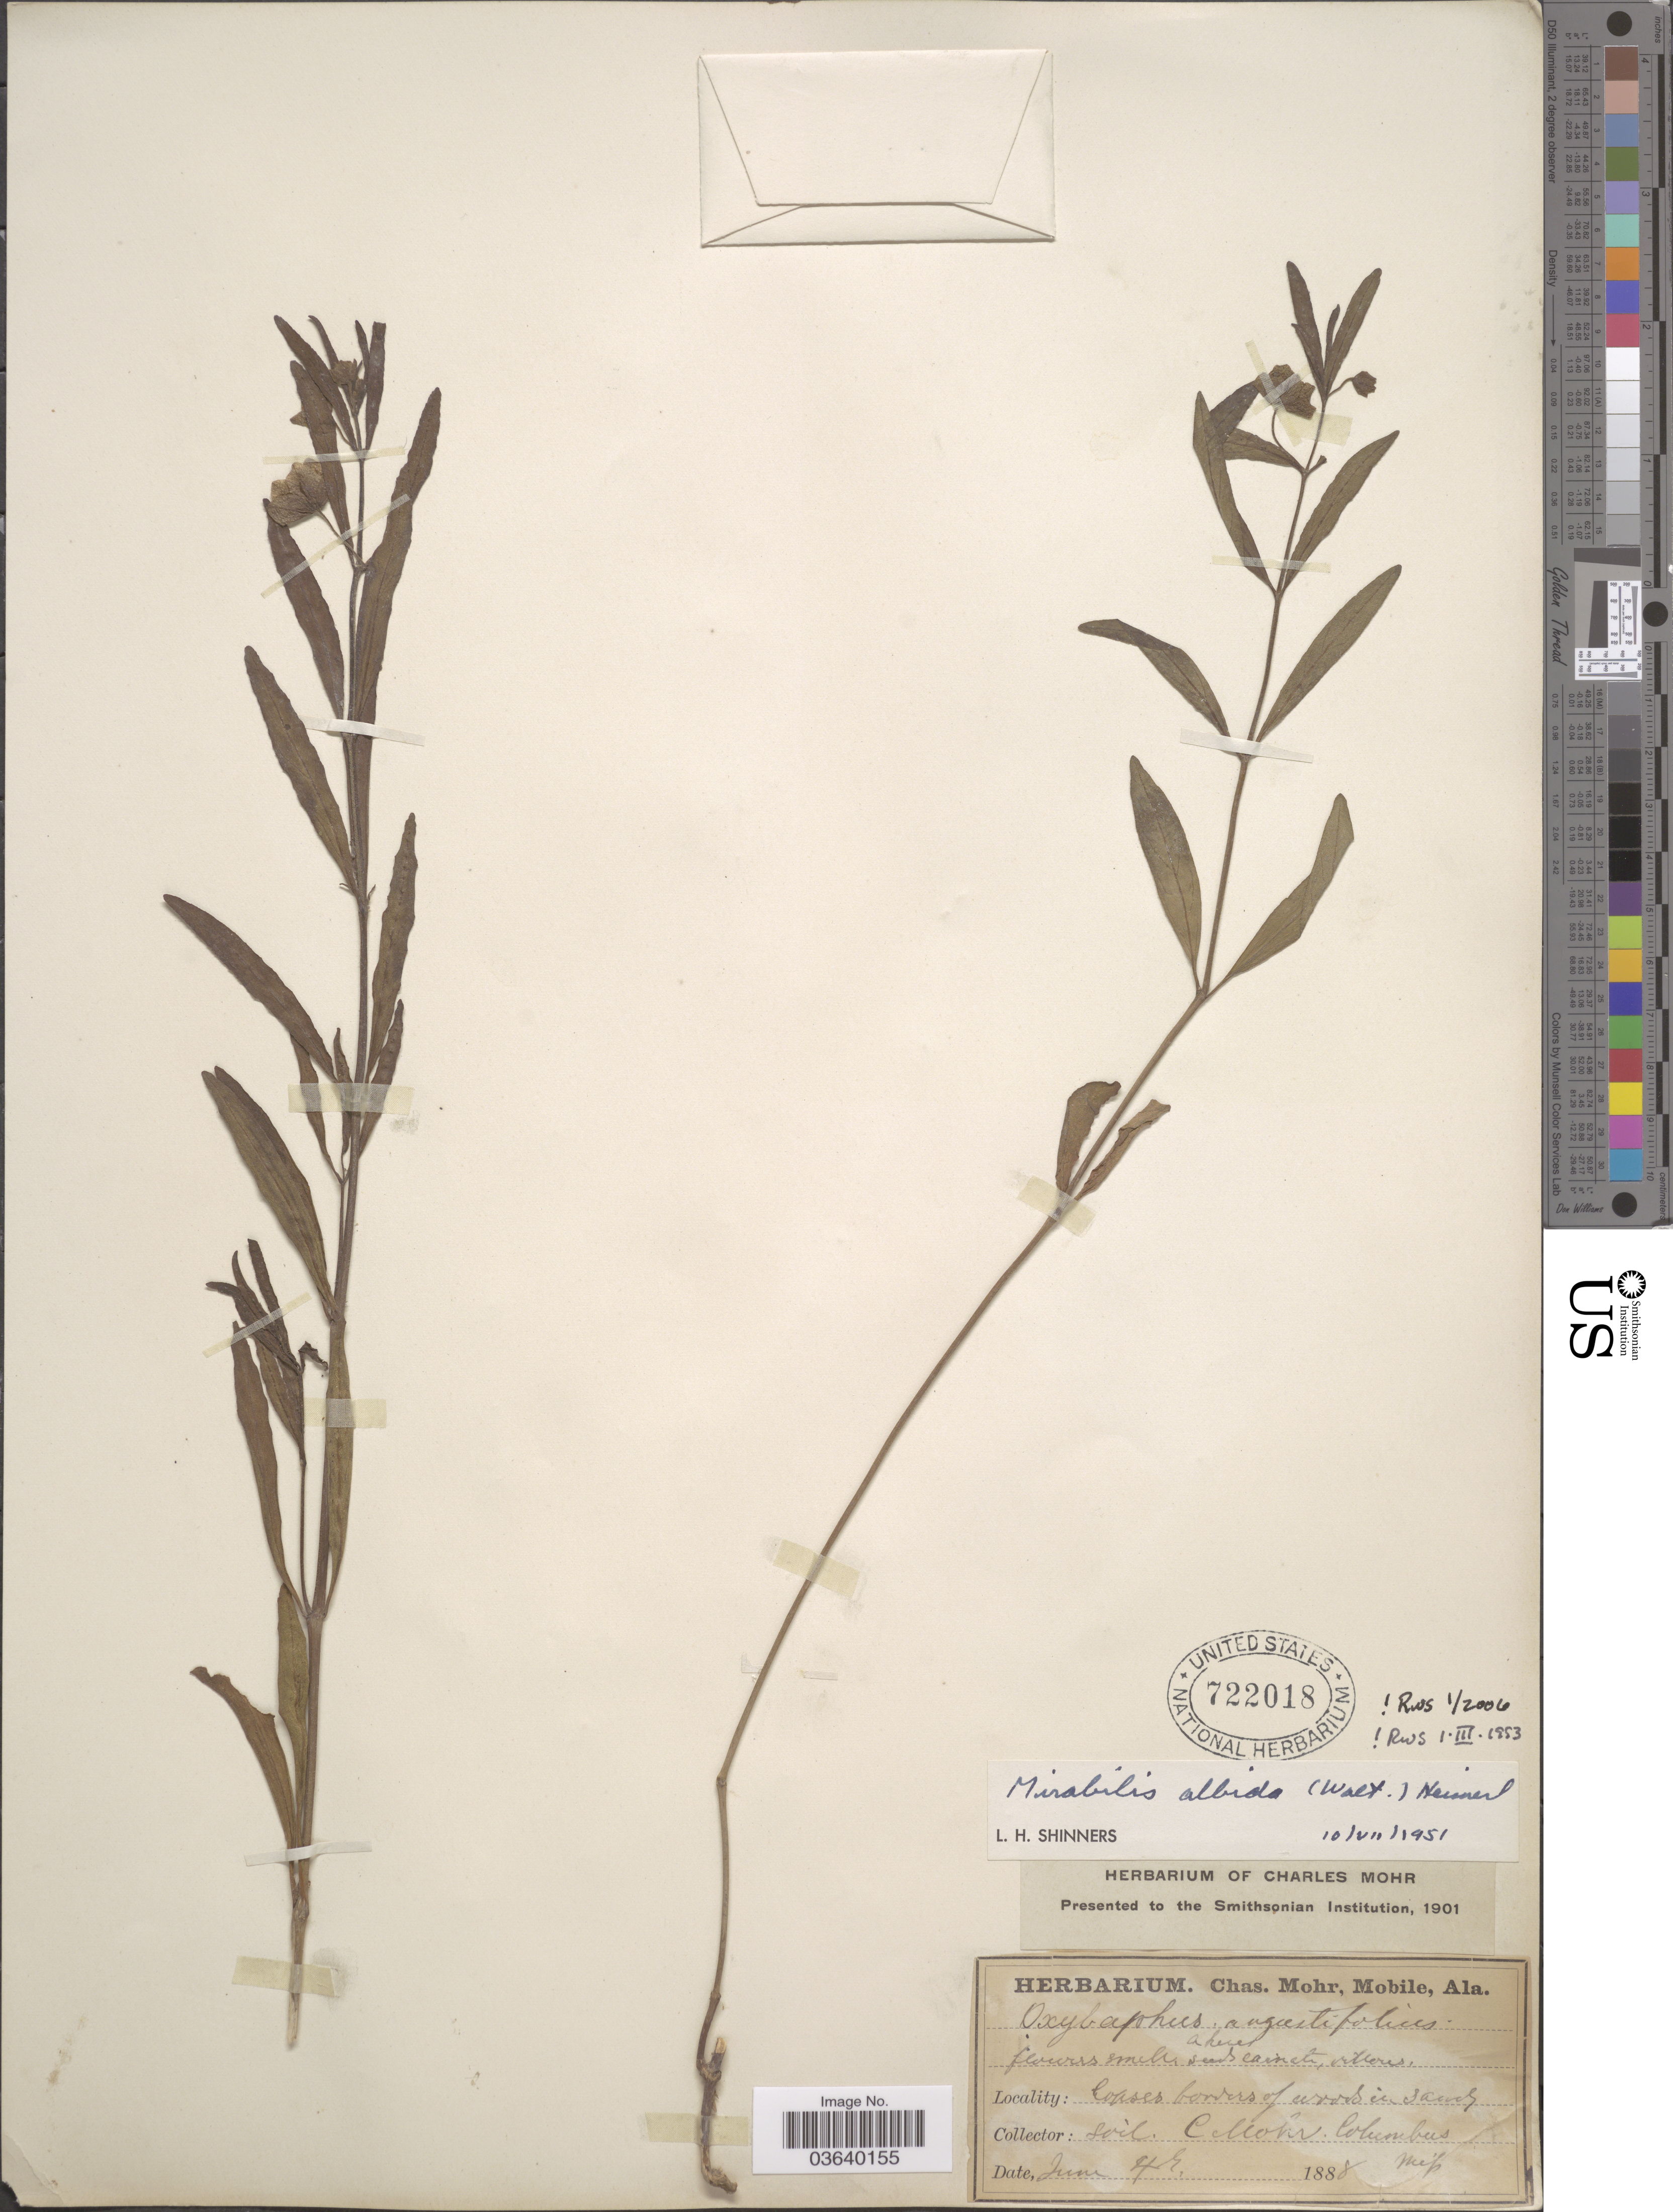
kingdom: Plantae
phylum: Tracheophyta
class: Magnoliopsida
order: Caryophyllales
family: Nyctaginaceae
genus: Mirabilis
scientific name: Mirabilis albida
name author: (Walter) Heimerl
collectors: Mohr, C. T. (herbarium)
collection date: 1888-06-04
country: United States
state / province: Mississippi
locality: Columbus.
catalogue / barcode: US 722018